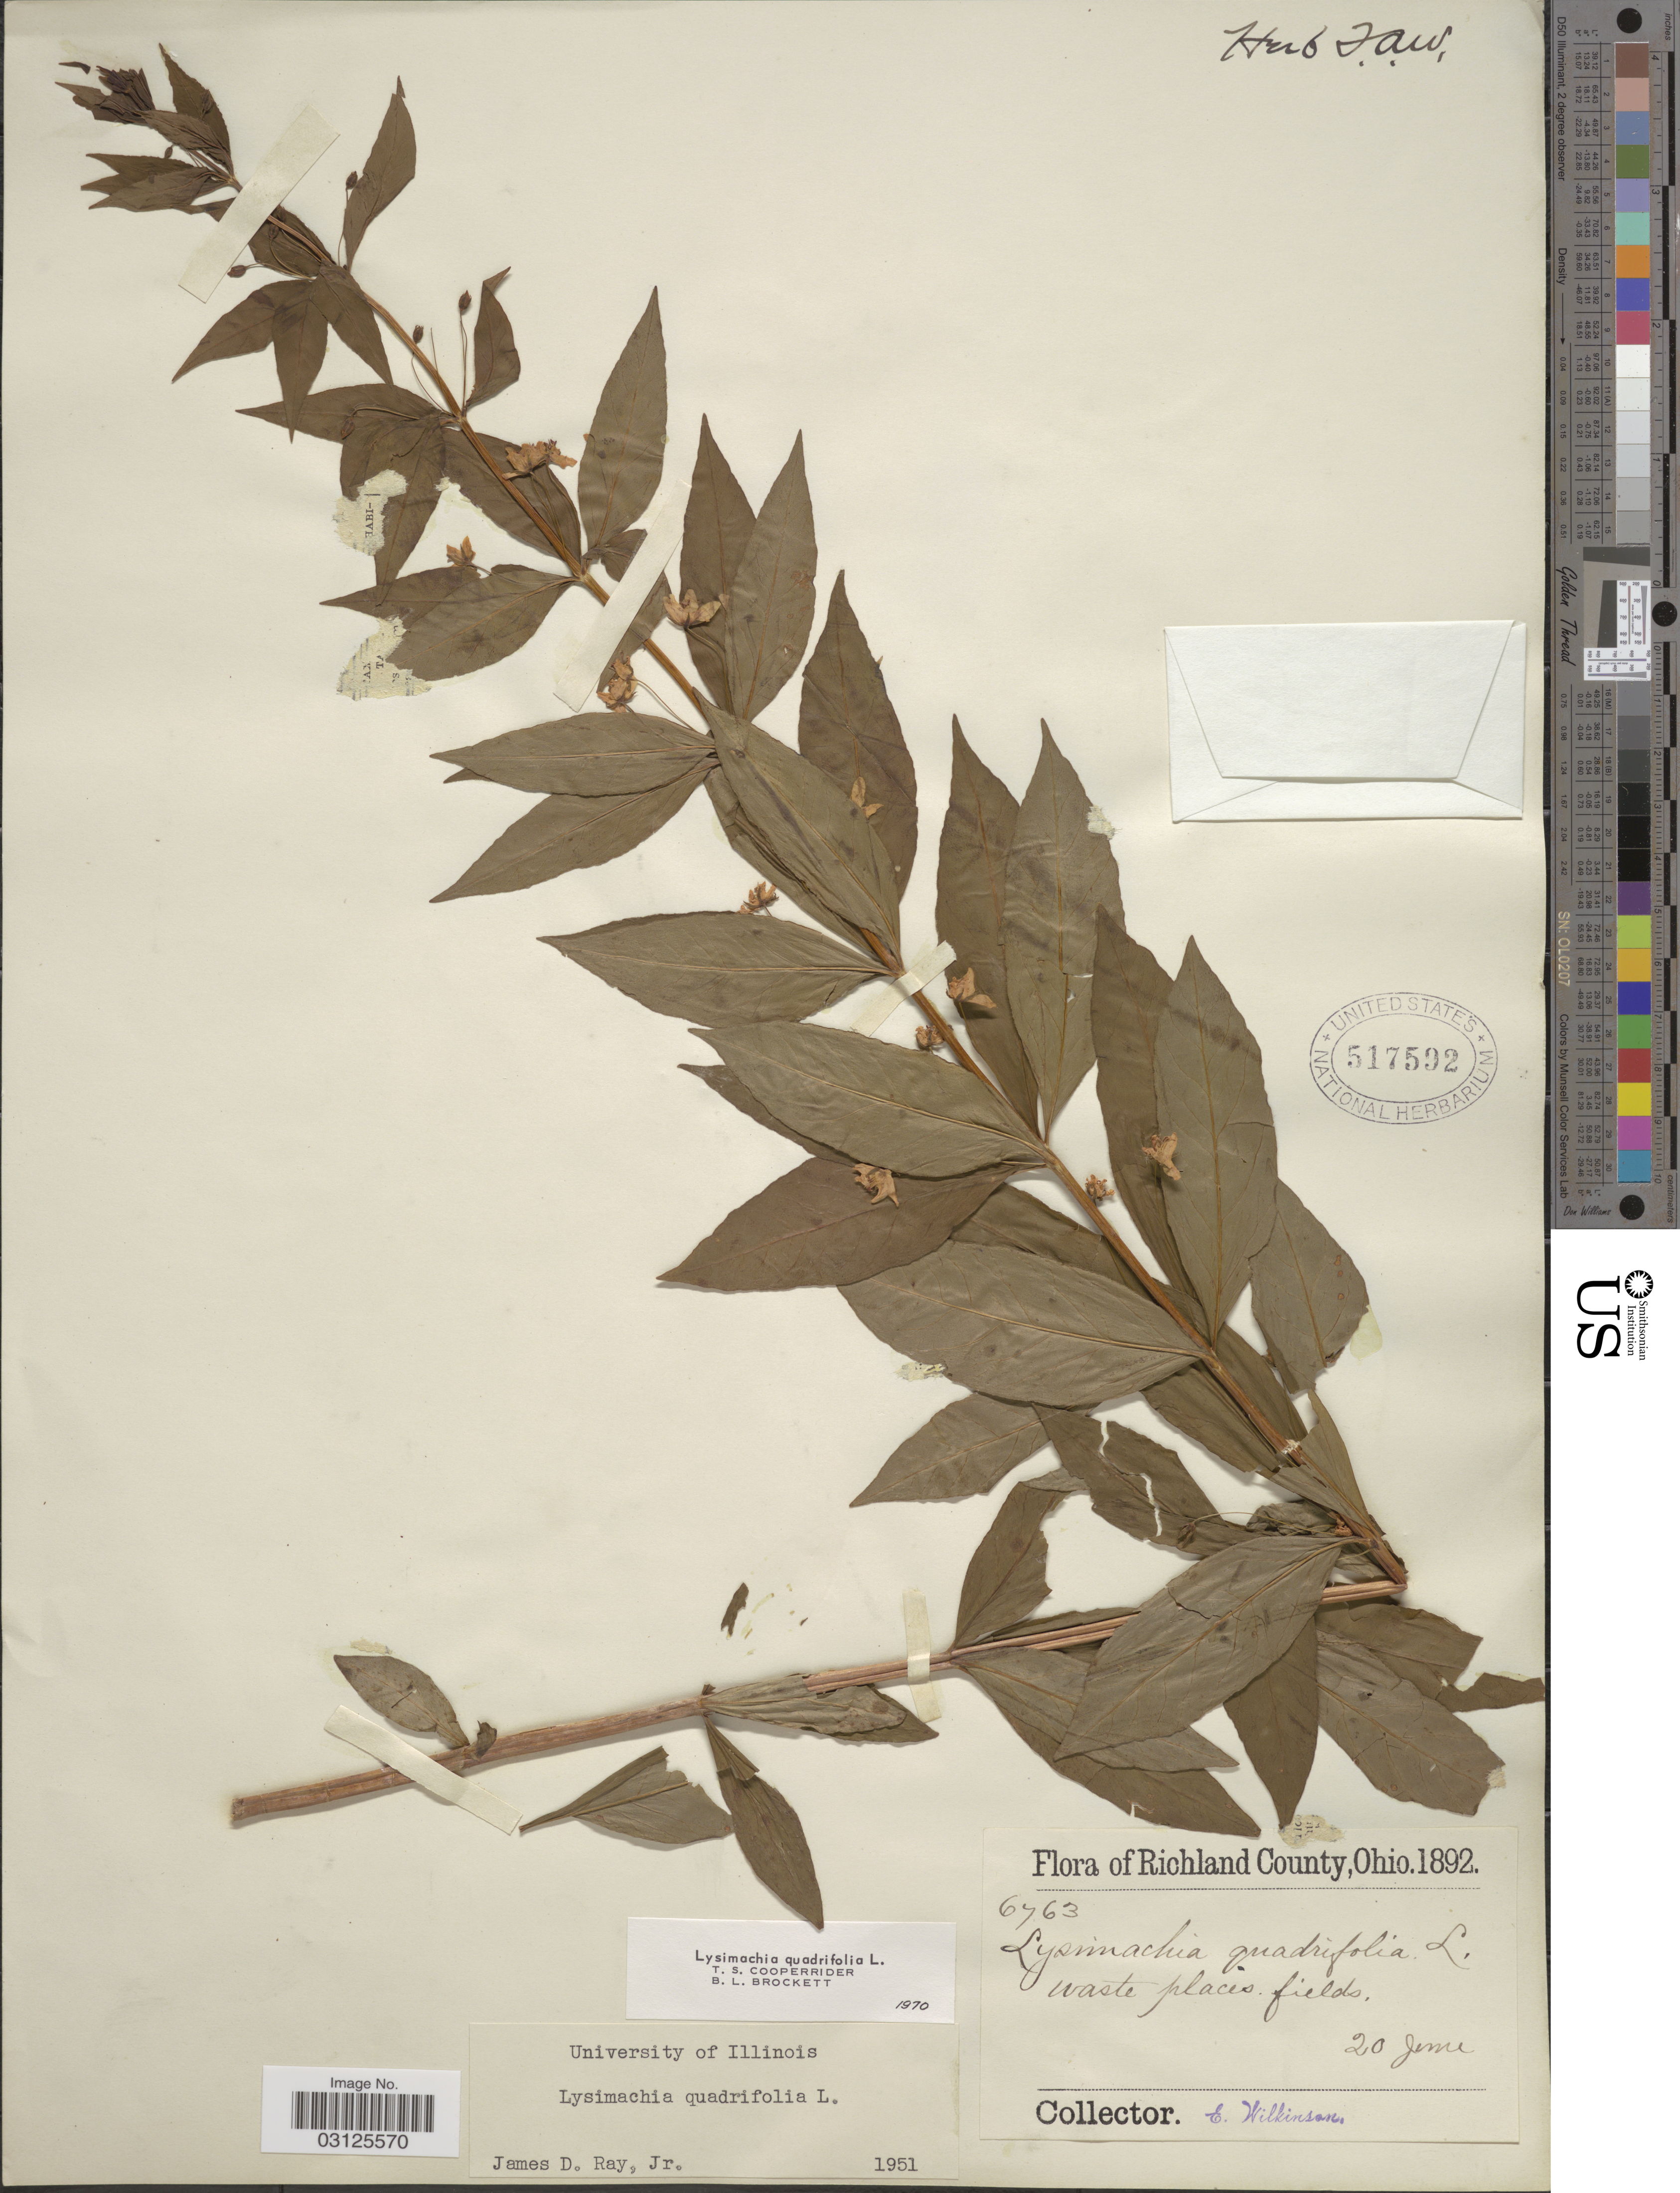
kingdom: Plantae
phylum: Tracheophyta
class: Magnoliopsida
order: Ericales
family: Primulaceae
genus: Lysimachia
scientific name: Lysimachia quadrifolia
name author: L.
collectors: E. Wilkinson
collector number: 6763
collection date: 1892-06-20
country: United States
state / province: Ohio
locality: Richland County.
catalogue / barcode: US 517592